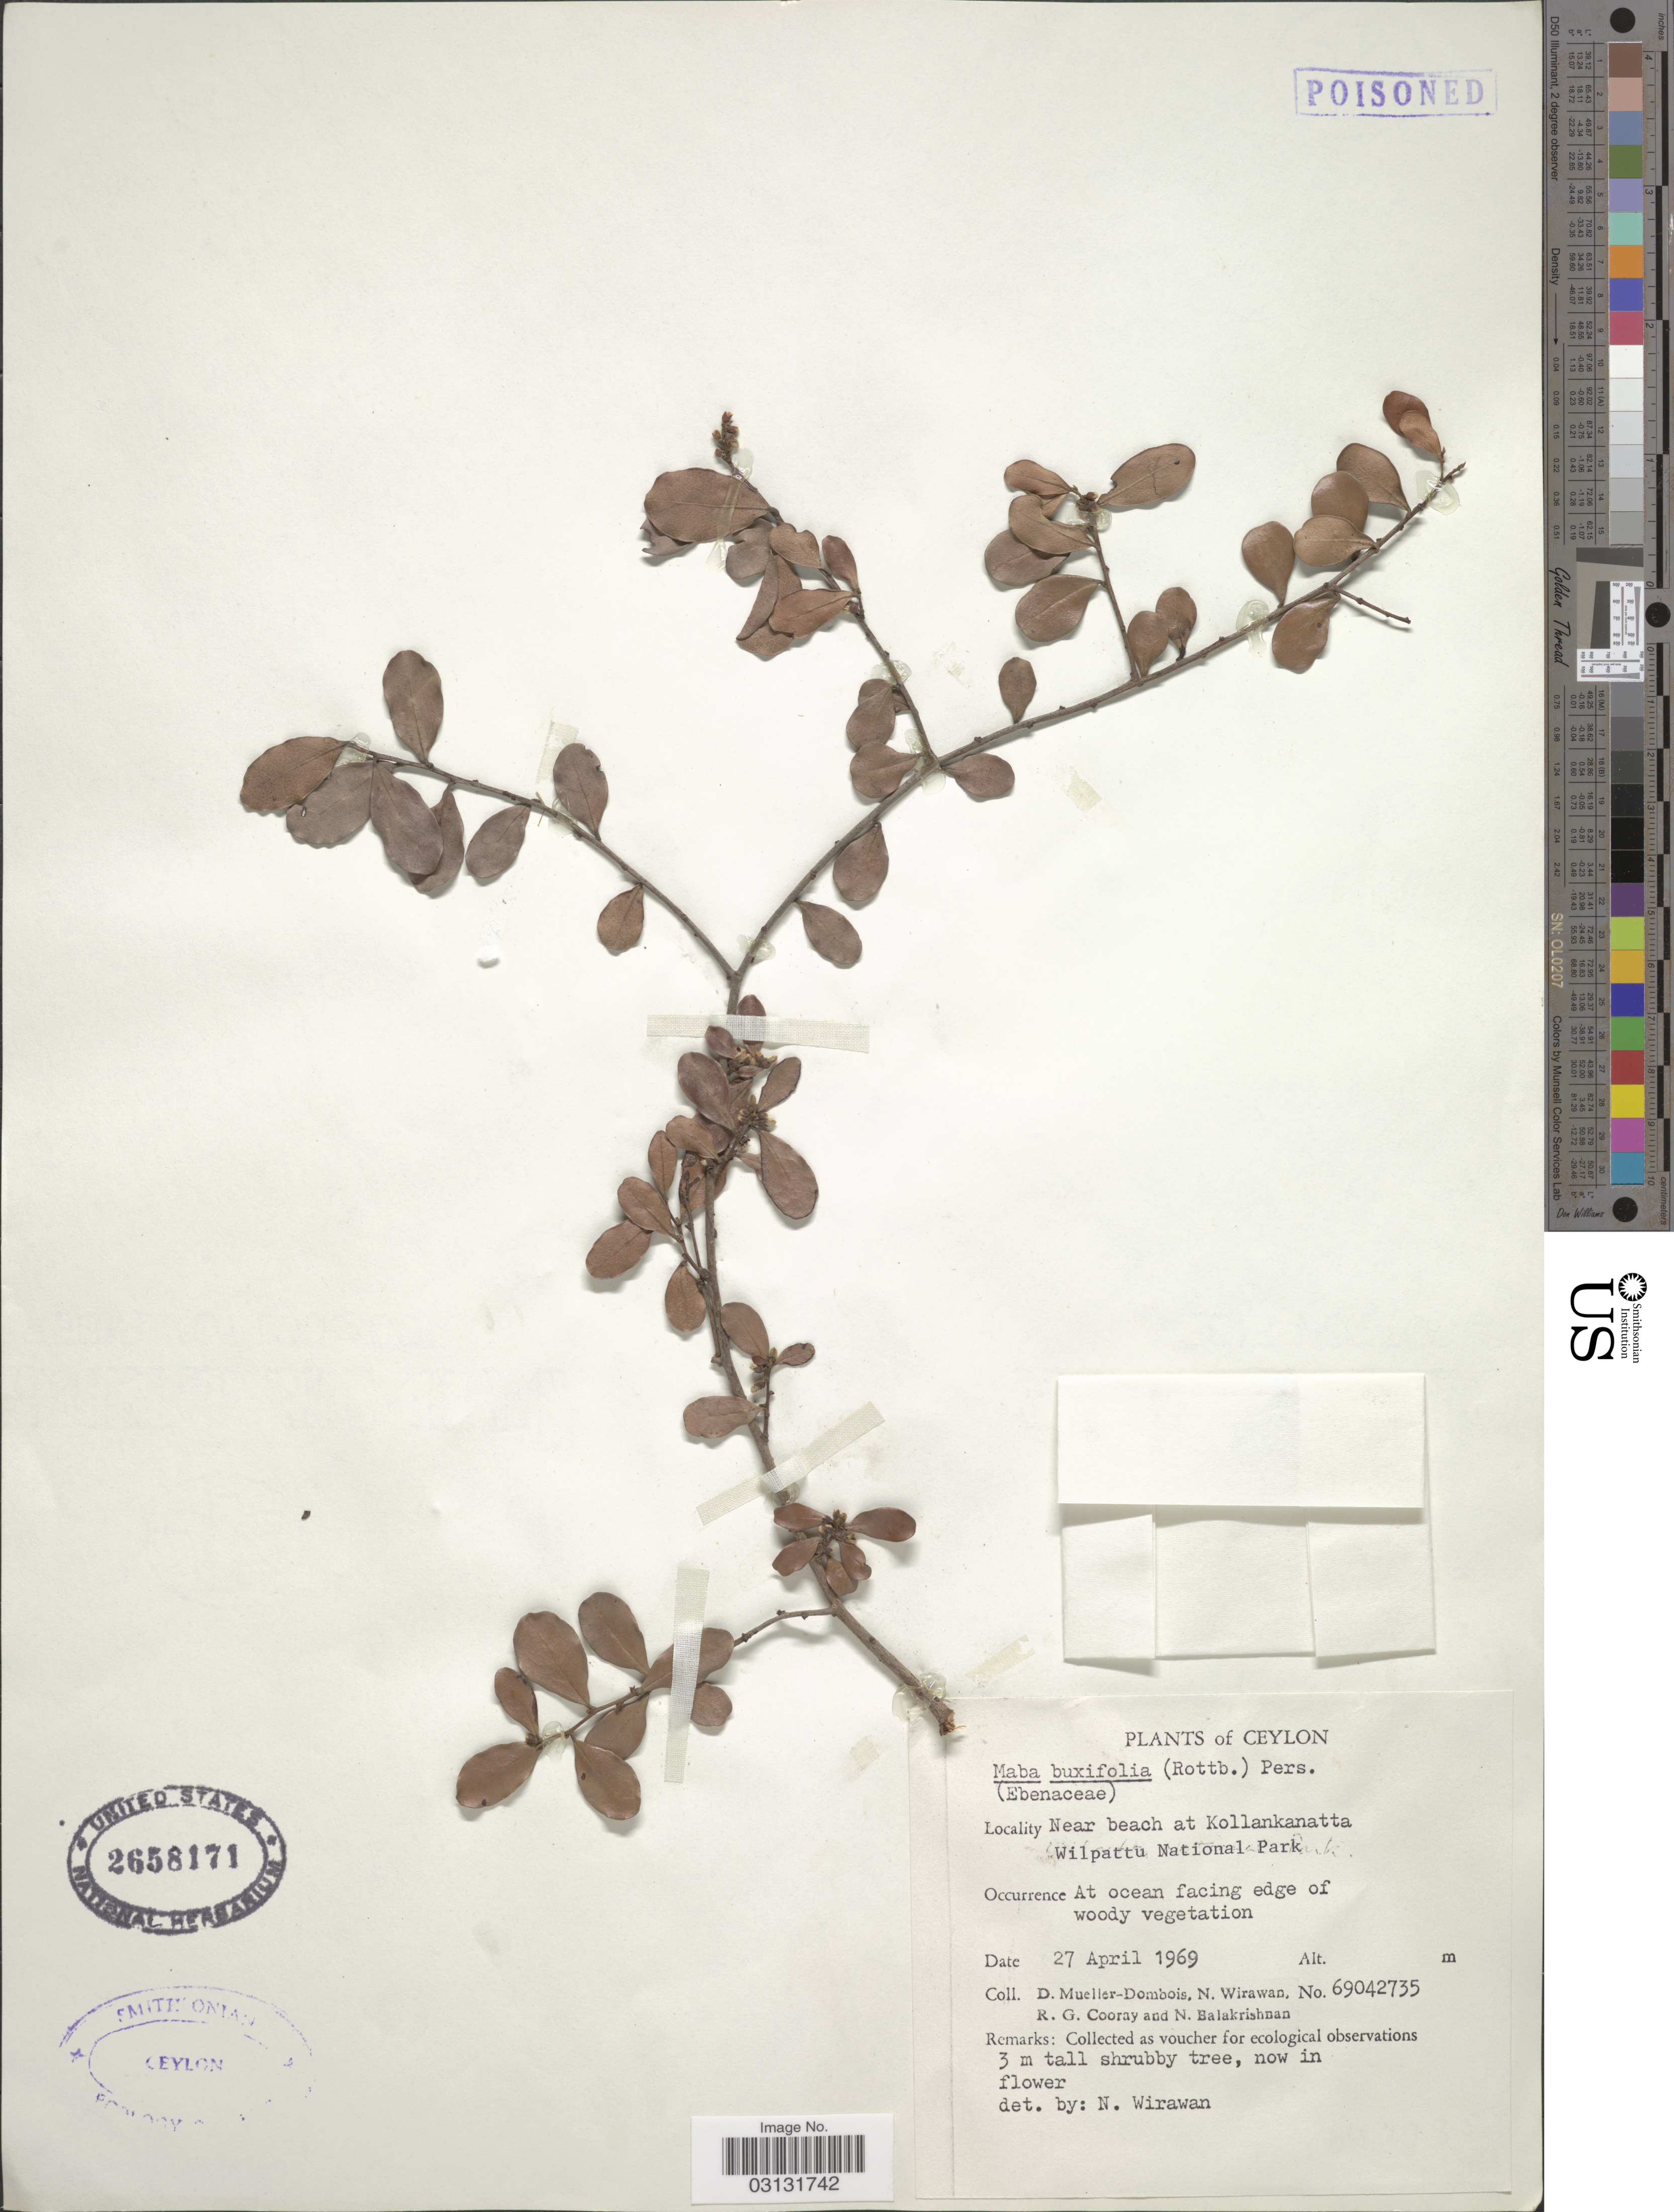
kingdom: Plantae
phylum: Tracheophyta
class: Magnoliopsida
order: Ericales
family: Ebenaceae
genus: Diospyros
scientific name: Diospyros ferrea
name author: (Willd.) Bakh.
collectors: D. Mueller-Dombois, N. Wirawan, R. Cooray & N. Balakrishnan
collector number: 69042735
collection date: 1969-04-27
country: Sri Lanka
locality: Ceylon. Near beach at Kollankanatta Wilpattu National Park.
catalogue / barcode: US 2658171